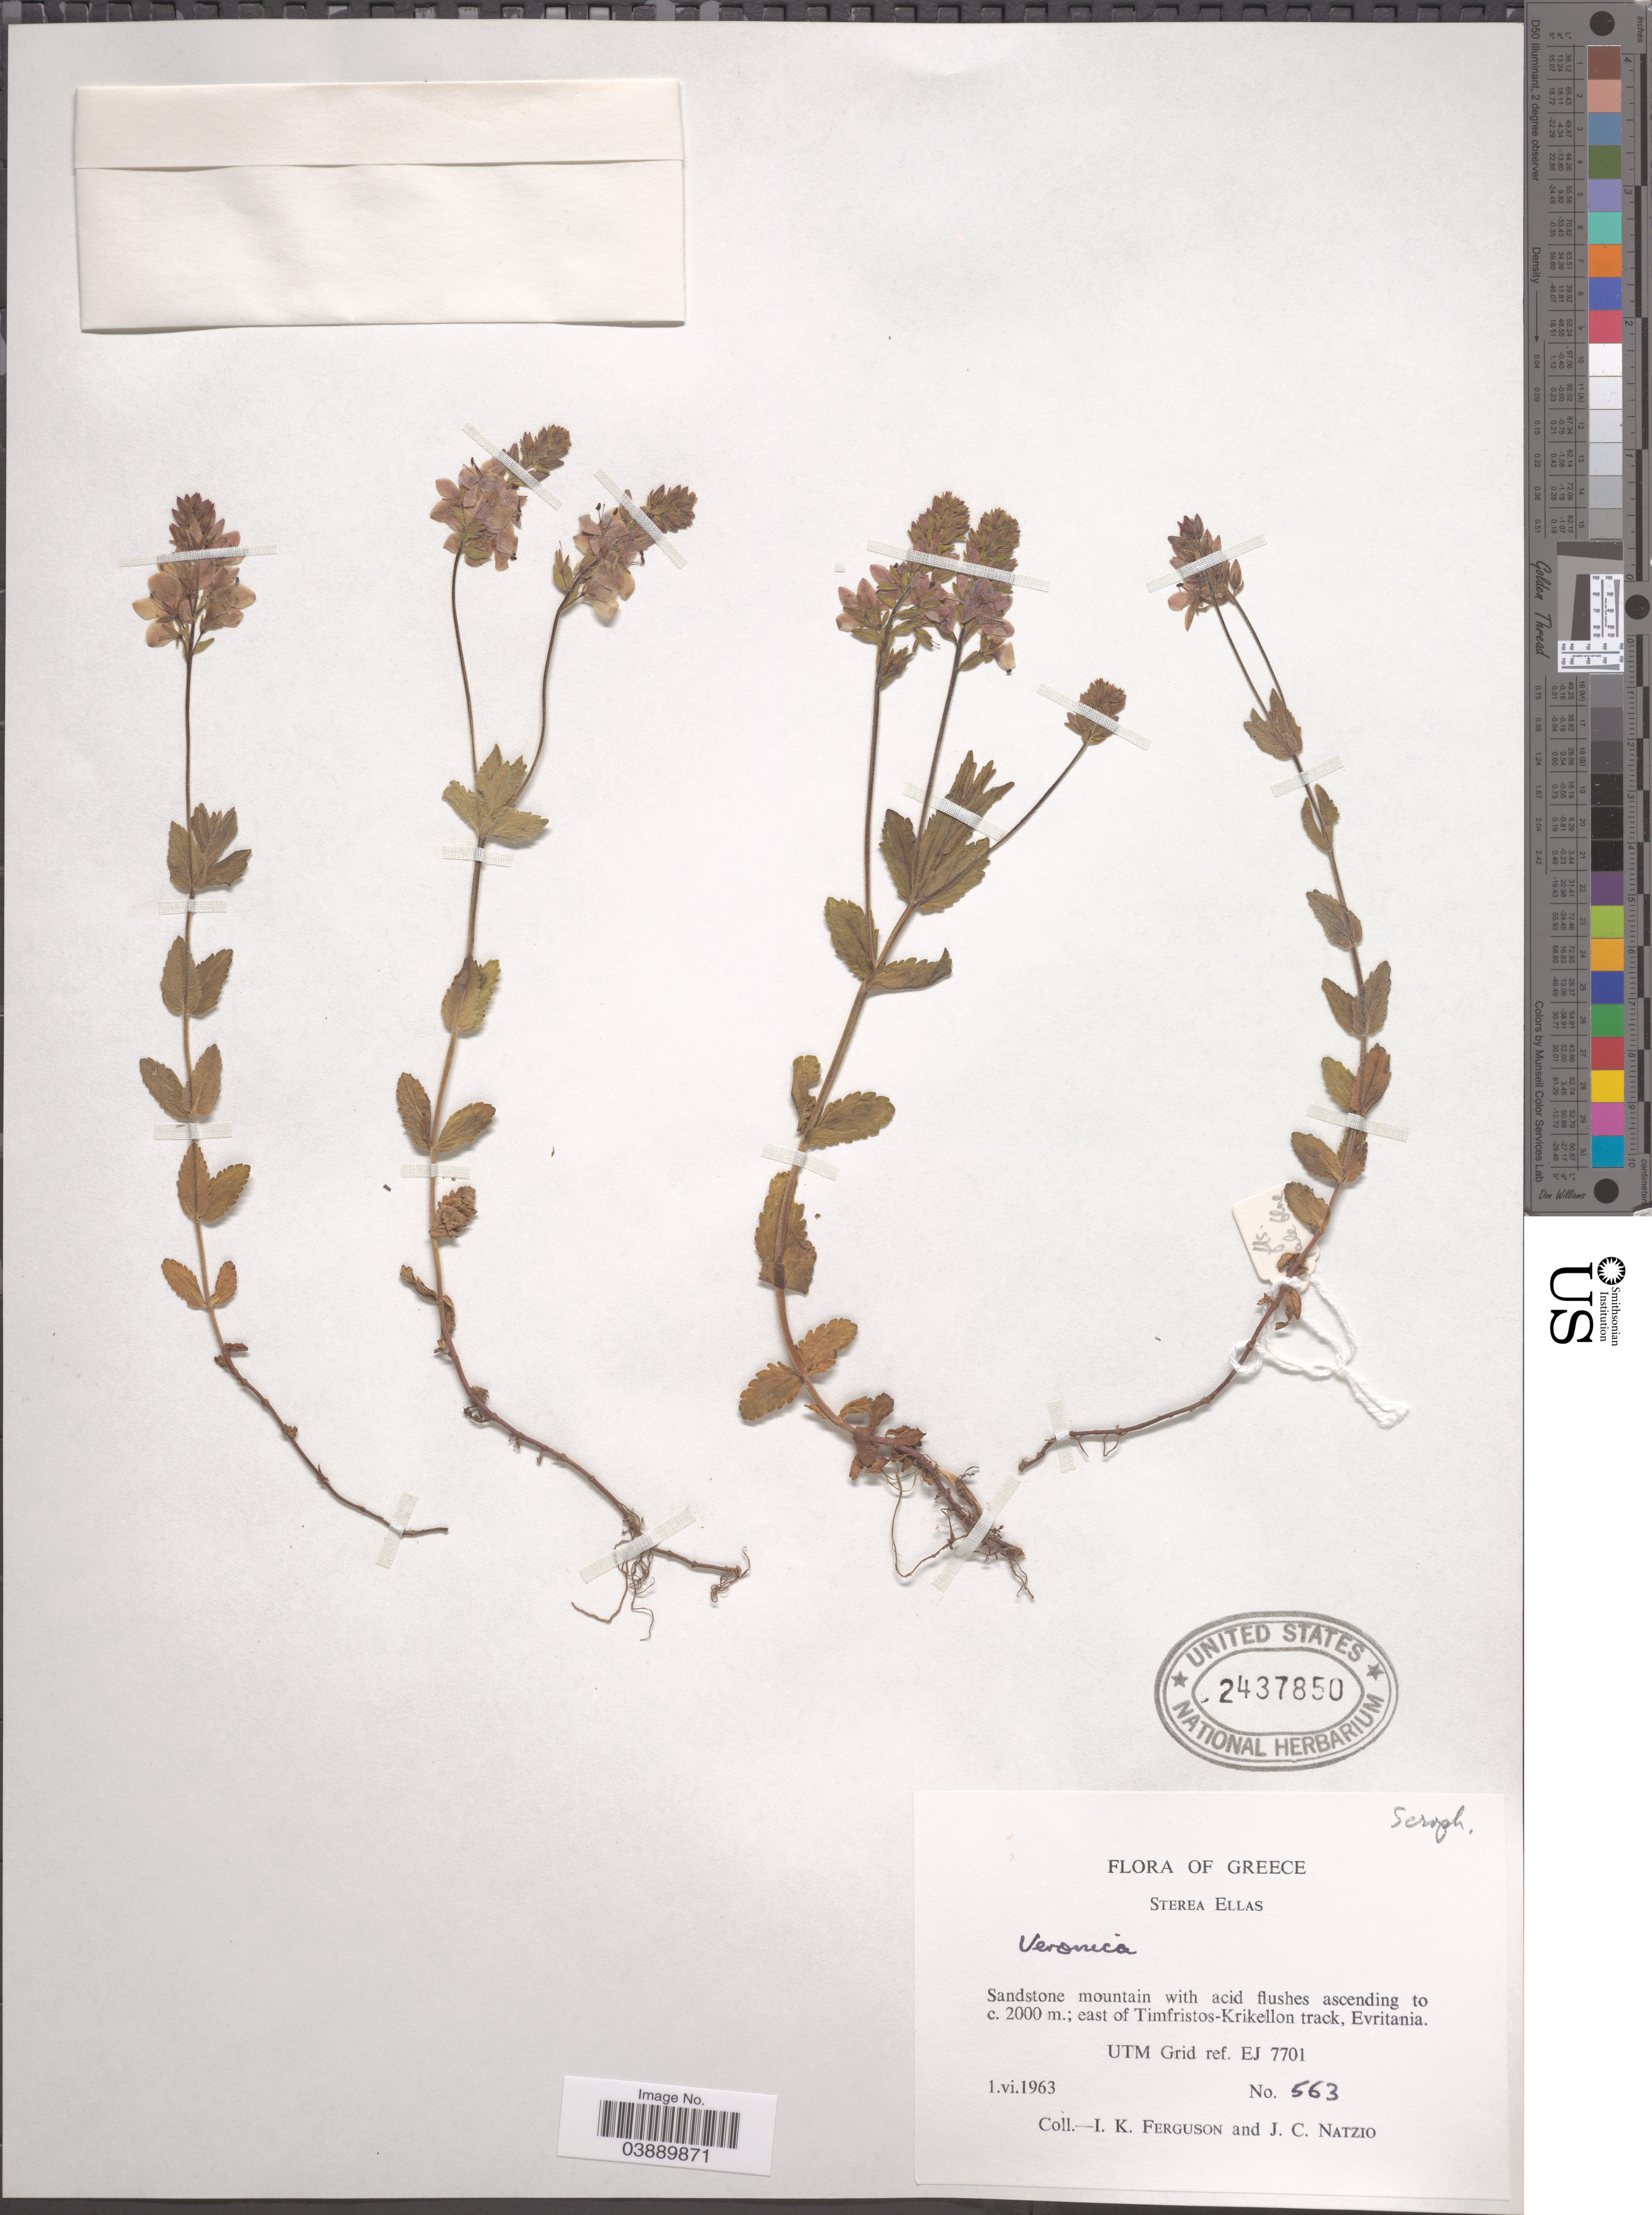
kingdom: Plantae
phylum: Tracheophyta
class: Magnoliopsida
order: Lamiales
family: Plantaginaceae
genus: Veronica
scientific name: Veronica biloba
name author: Schreb. ex L.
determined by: Albach, Dirk C.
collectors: I. K. Ferguson & J. Natzio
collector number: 563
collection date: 1963-06-01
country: Greece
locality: Sterea Ellas. East of Timfristos-Krikellon track, Evritania. UTM Grid ref. EJ 7701.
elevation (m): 2000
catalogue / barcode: US 2437850